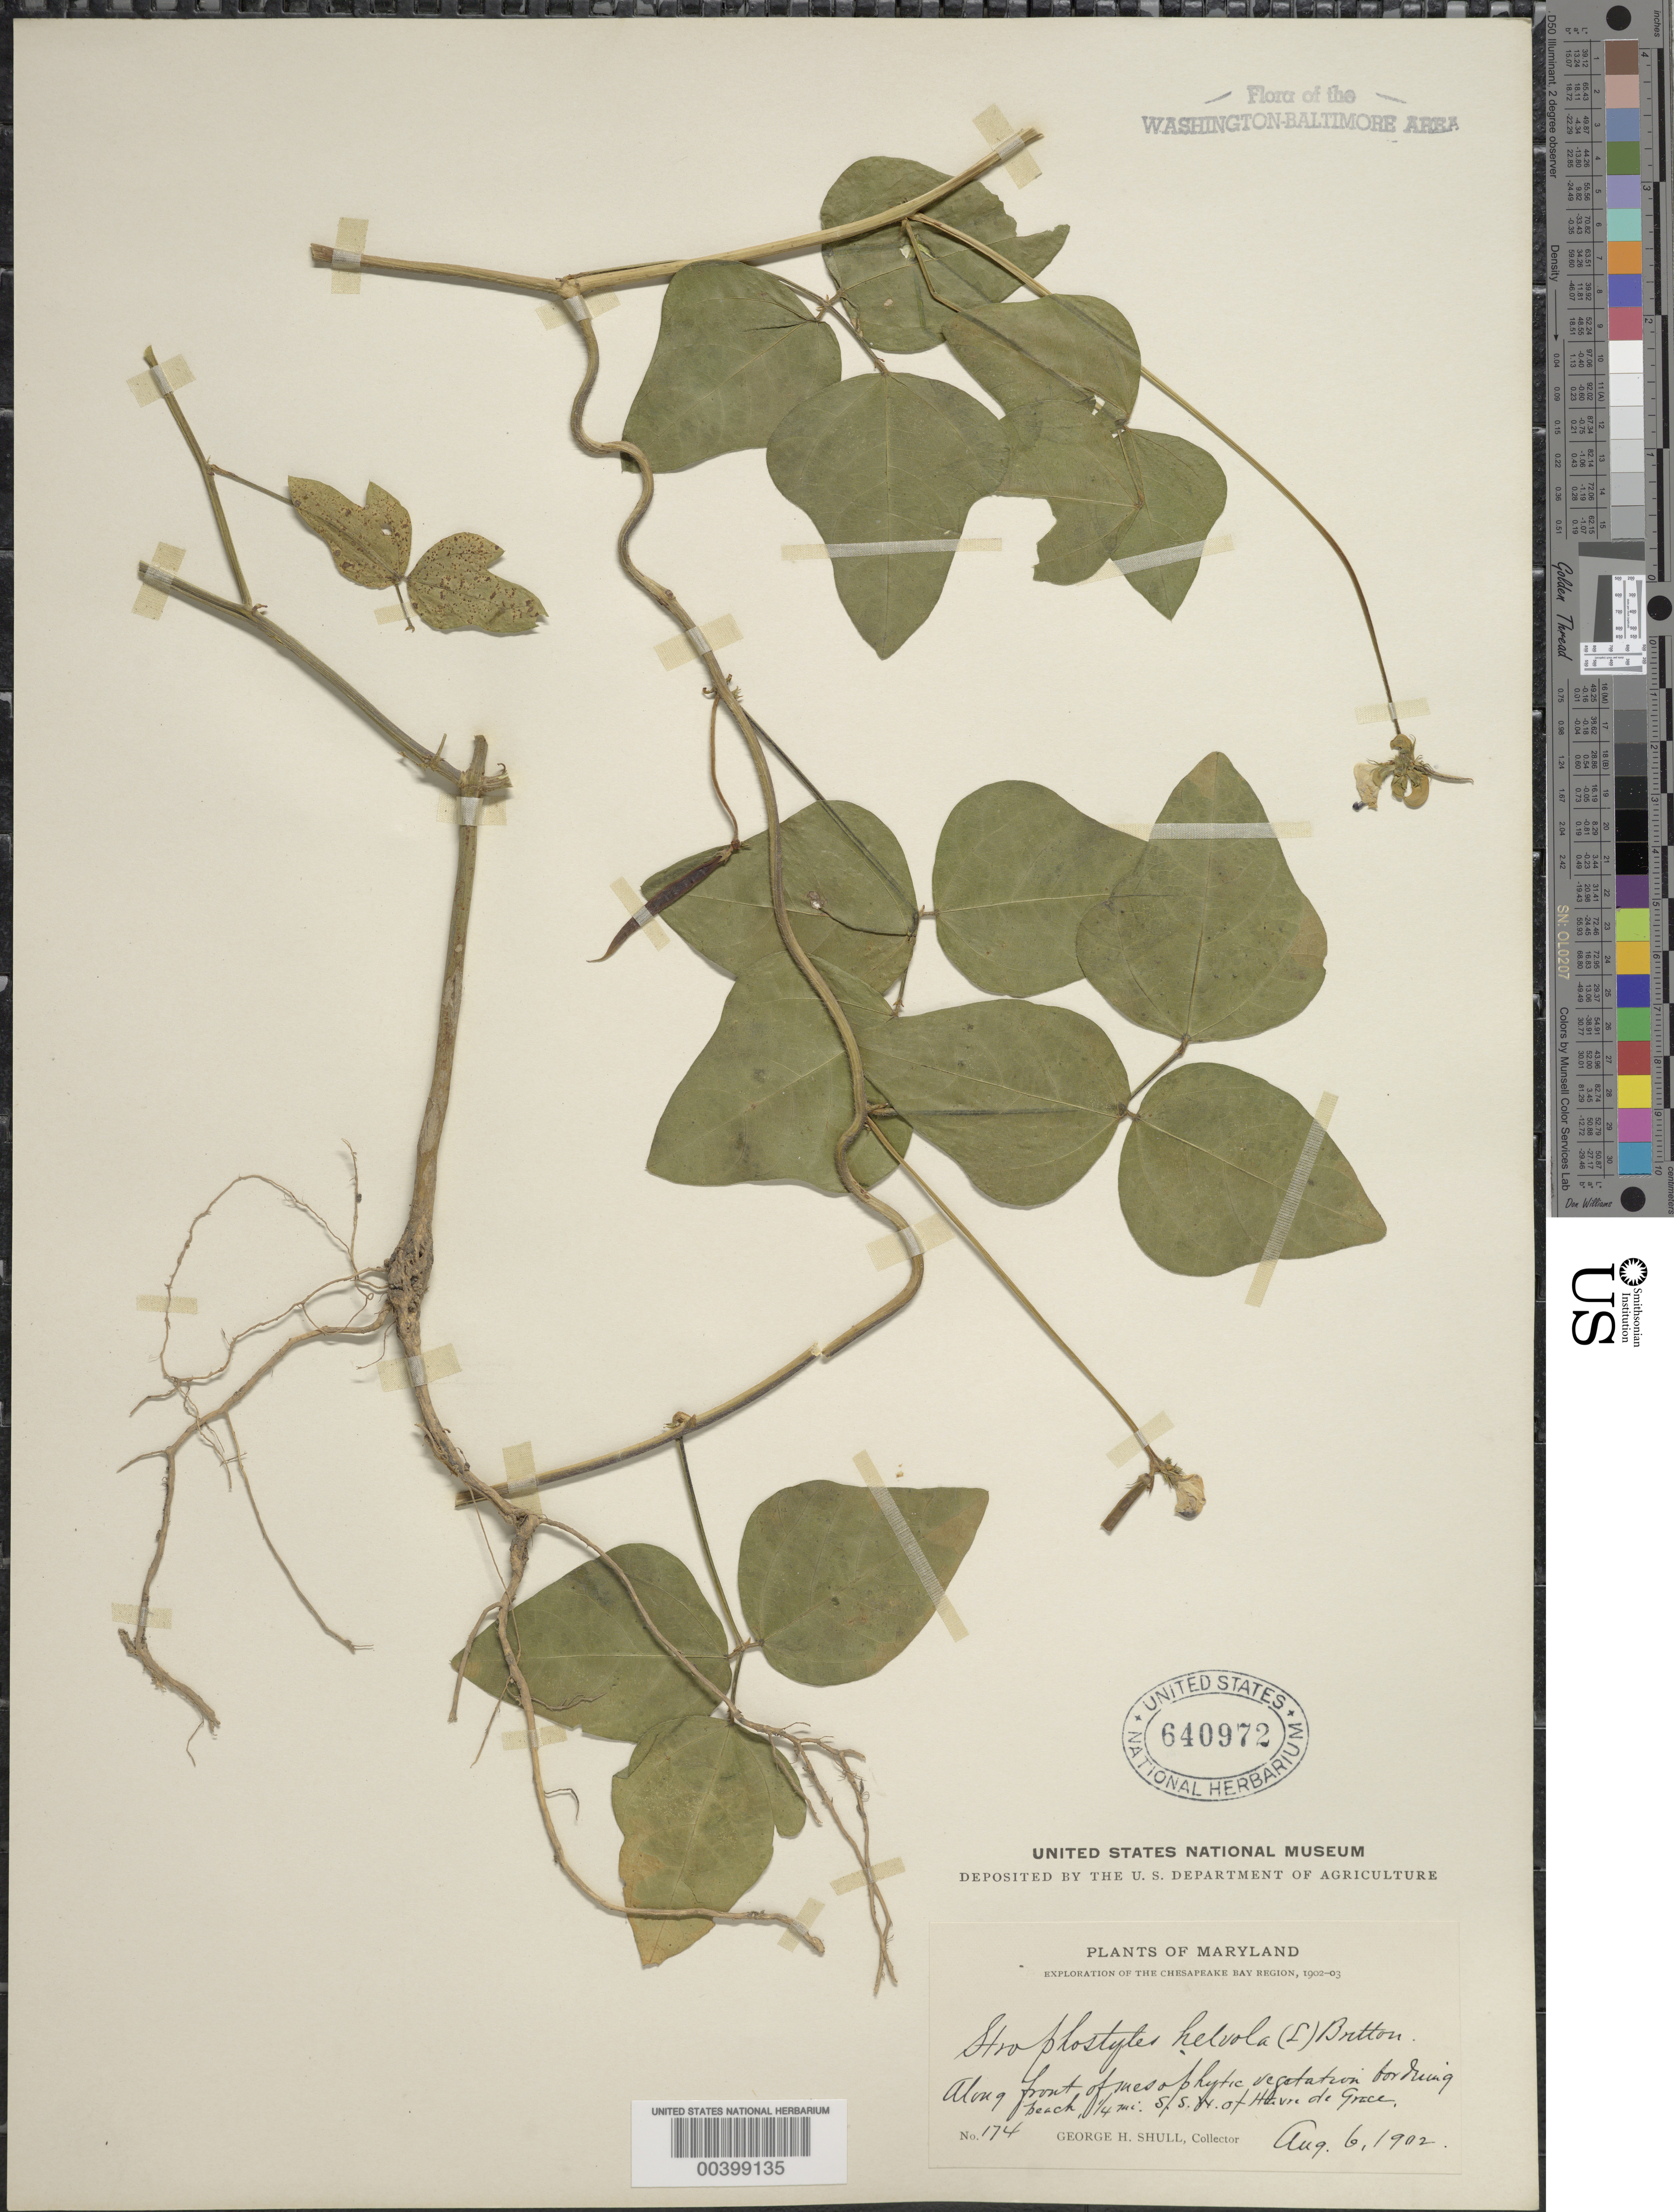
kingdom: Plantae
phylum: Tracheophyta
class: Magnoliopsida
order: Fabales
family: Fabaceae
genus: Strophostyles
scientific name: Strophostyles umbellata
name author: (Muhl. ex Willd.) Britton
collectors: G. H. Shull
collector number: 174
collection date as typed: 06 Aug 1902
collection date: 1902-08-06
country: United States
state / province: Maryland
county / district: Harford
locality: South-southwest of Havre De Grace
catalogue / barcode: US 640972